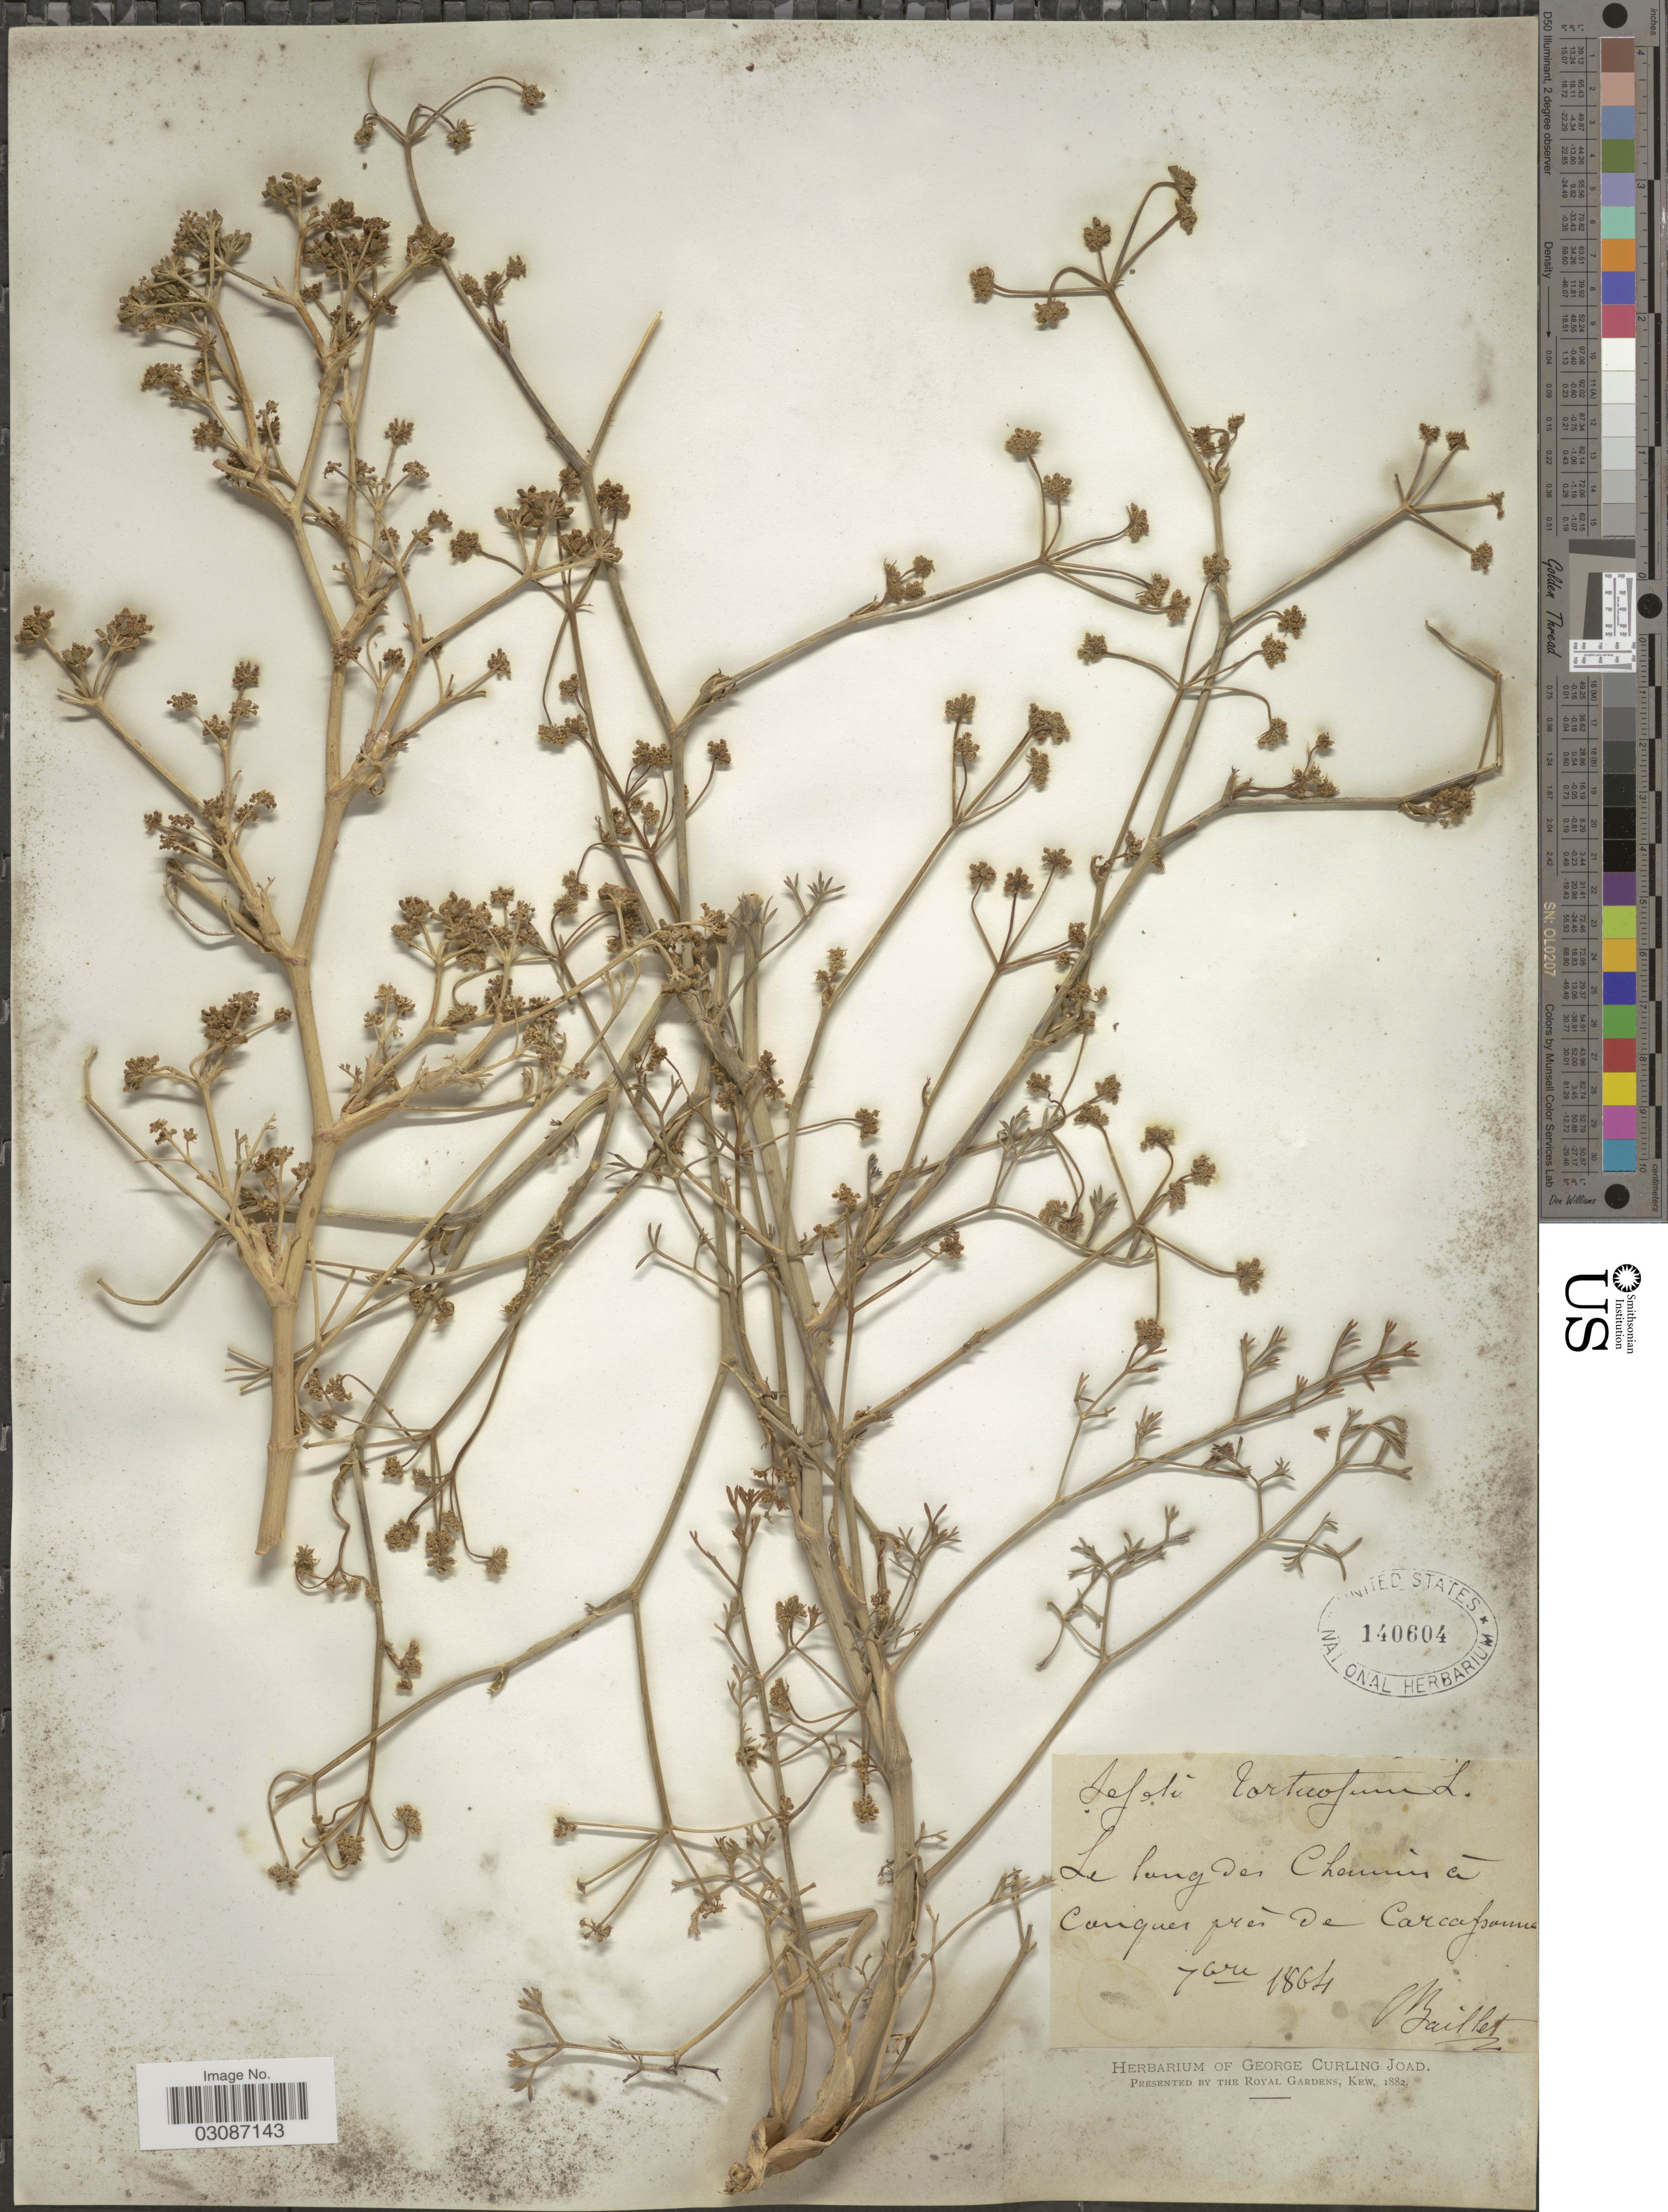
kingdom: Plantae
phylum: Tracheophyta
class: Magnoliopsida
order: Apiales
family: Apiaceae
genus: Seseli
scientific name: Seseli tortuosum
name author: L.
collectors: Baillet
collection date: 1864-09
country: France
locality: Le long des Chemins á Conquer prés de Carcassonne.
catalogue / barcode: US 140604